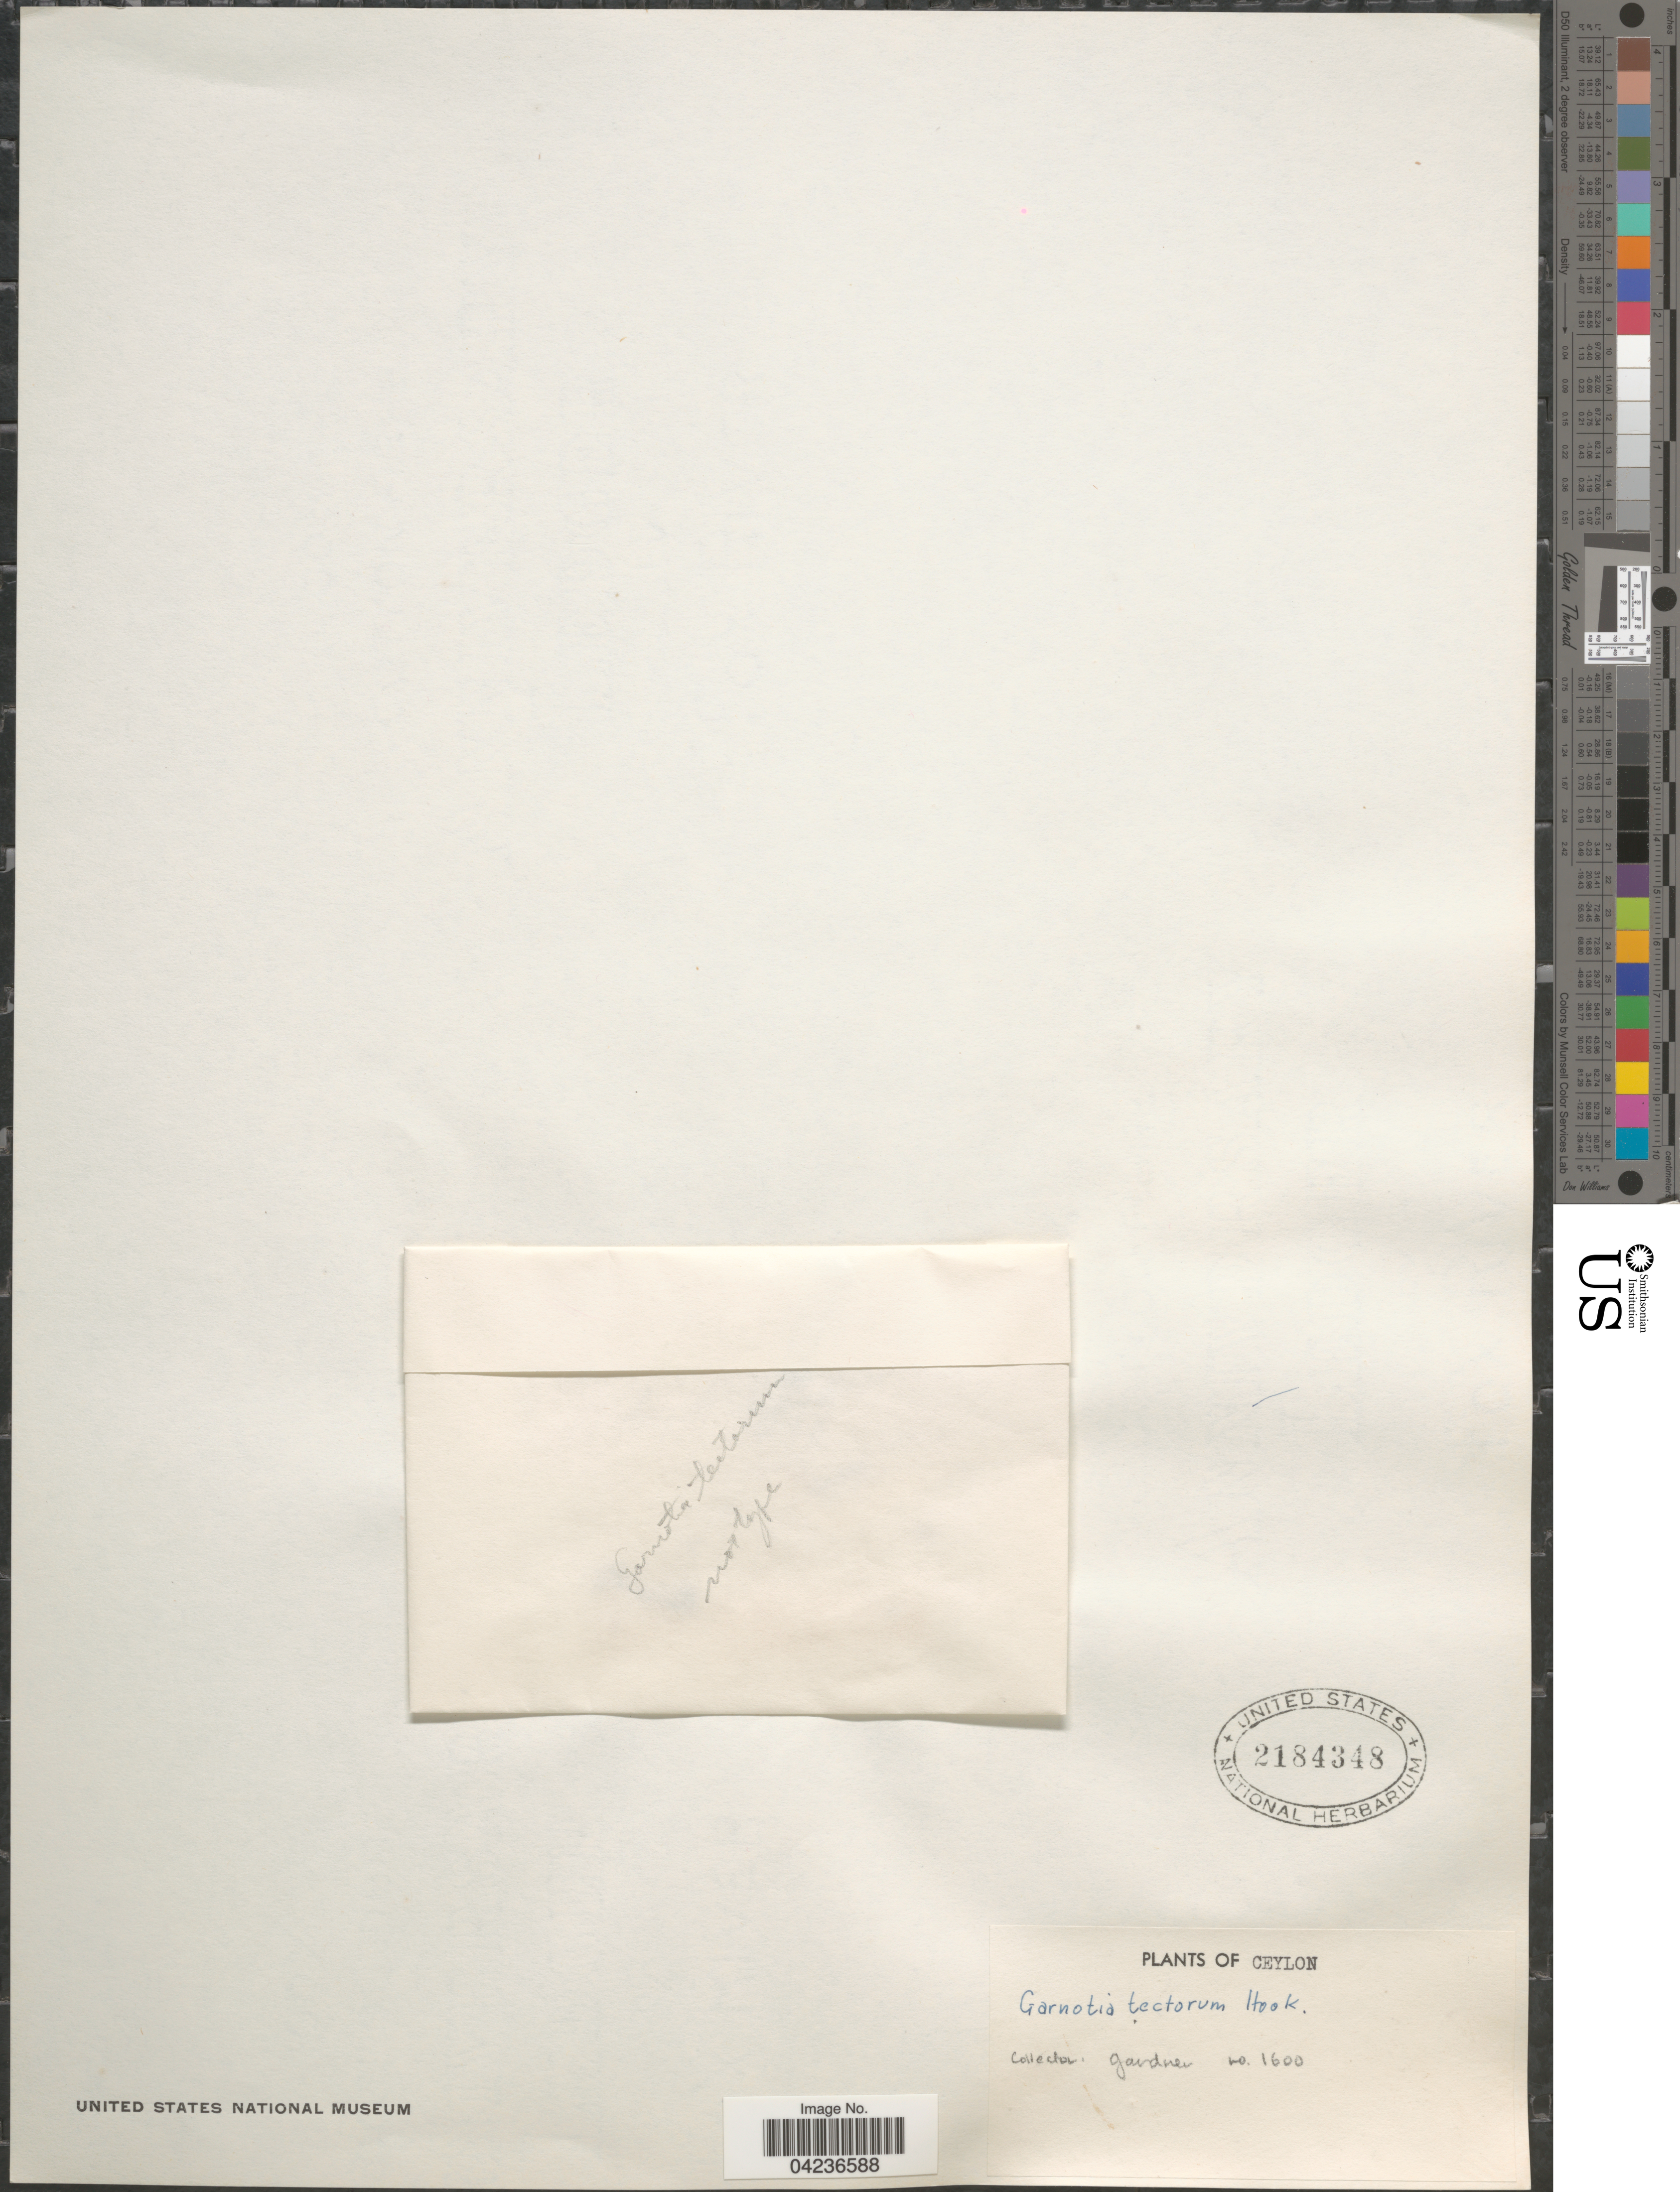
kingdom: Plantae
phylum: Tracheophyta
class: Liliopsida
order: Poales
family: Poaceae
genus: Garnotia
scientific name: Garnotia patula var. mutica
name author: (Munro) Rendle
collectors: -- Gardner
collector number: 1600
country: Sri Lanka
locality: Ceylon.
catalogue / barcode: US 2184348